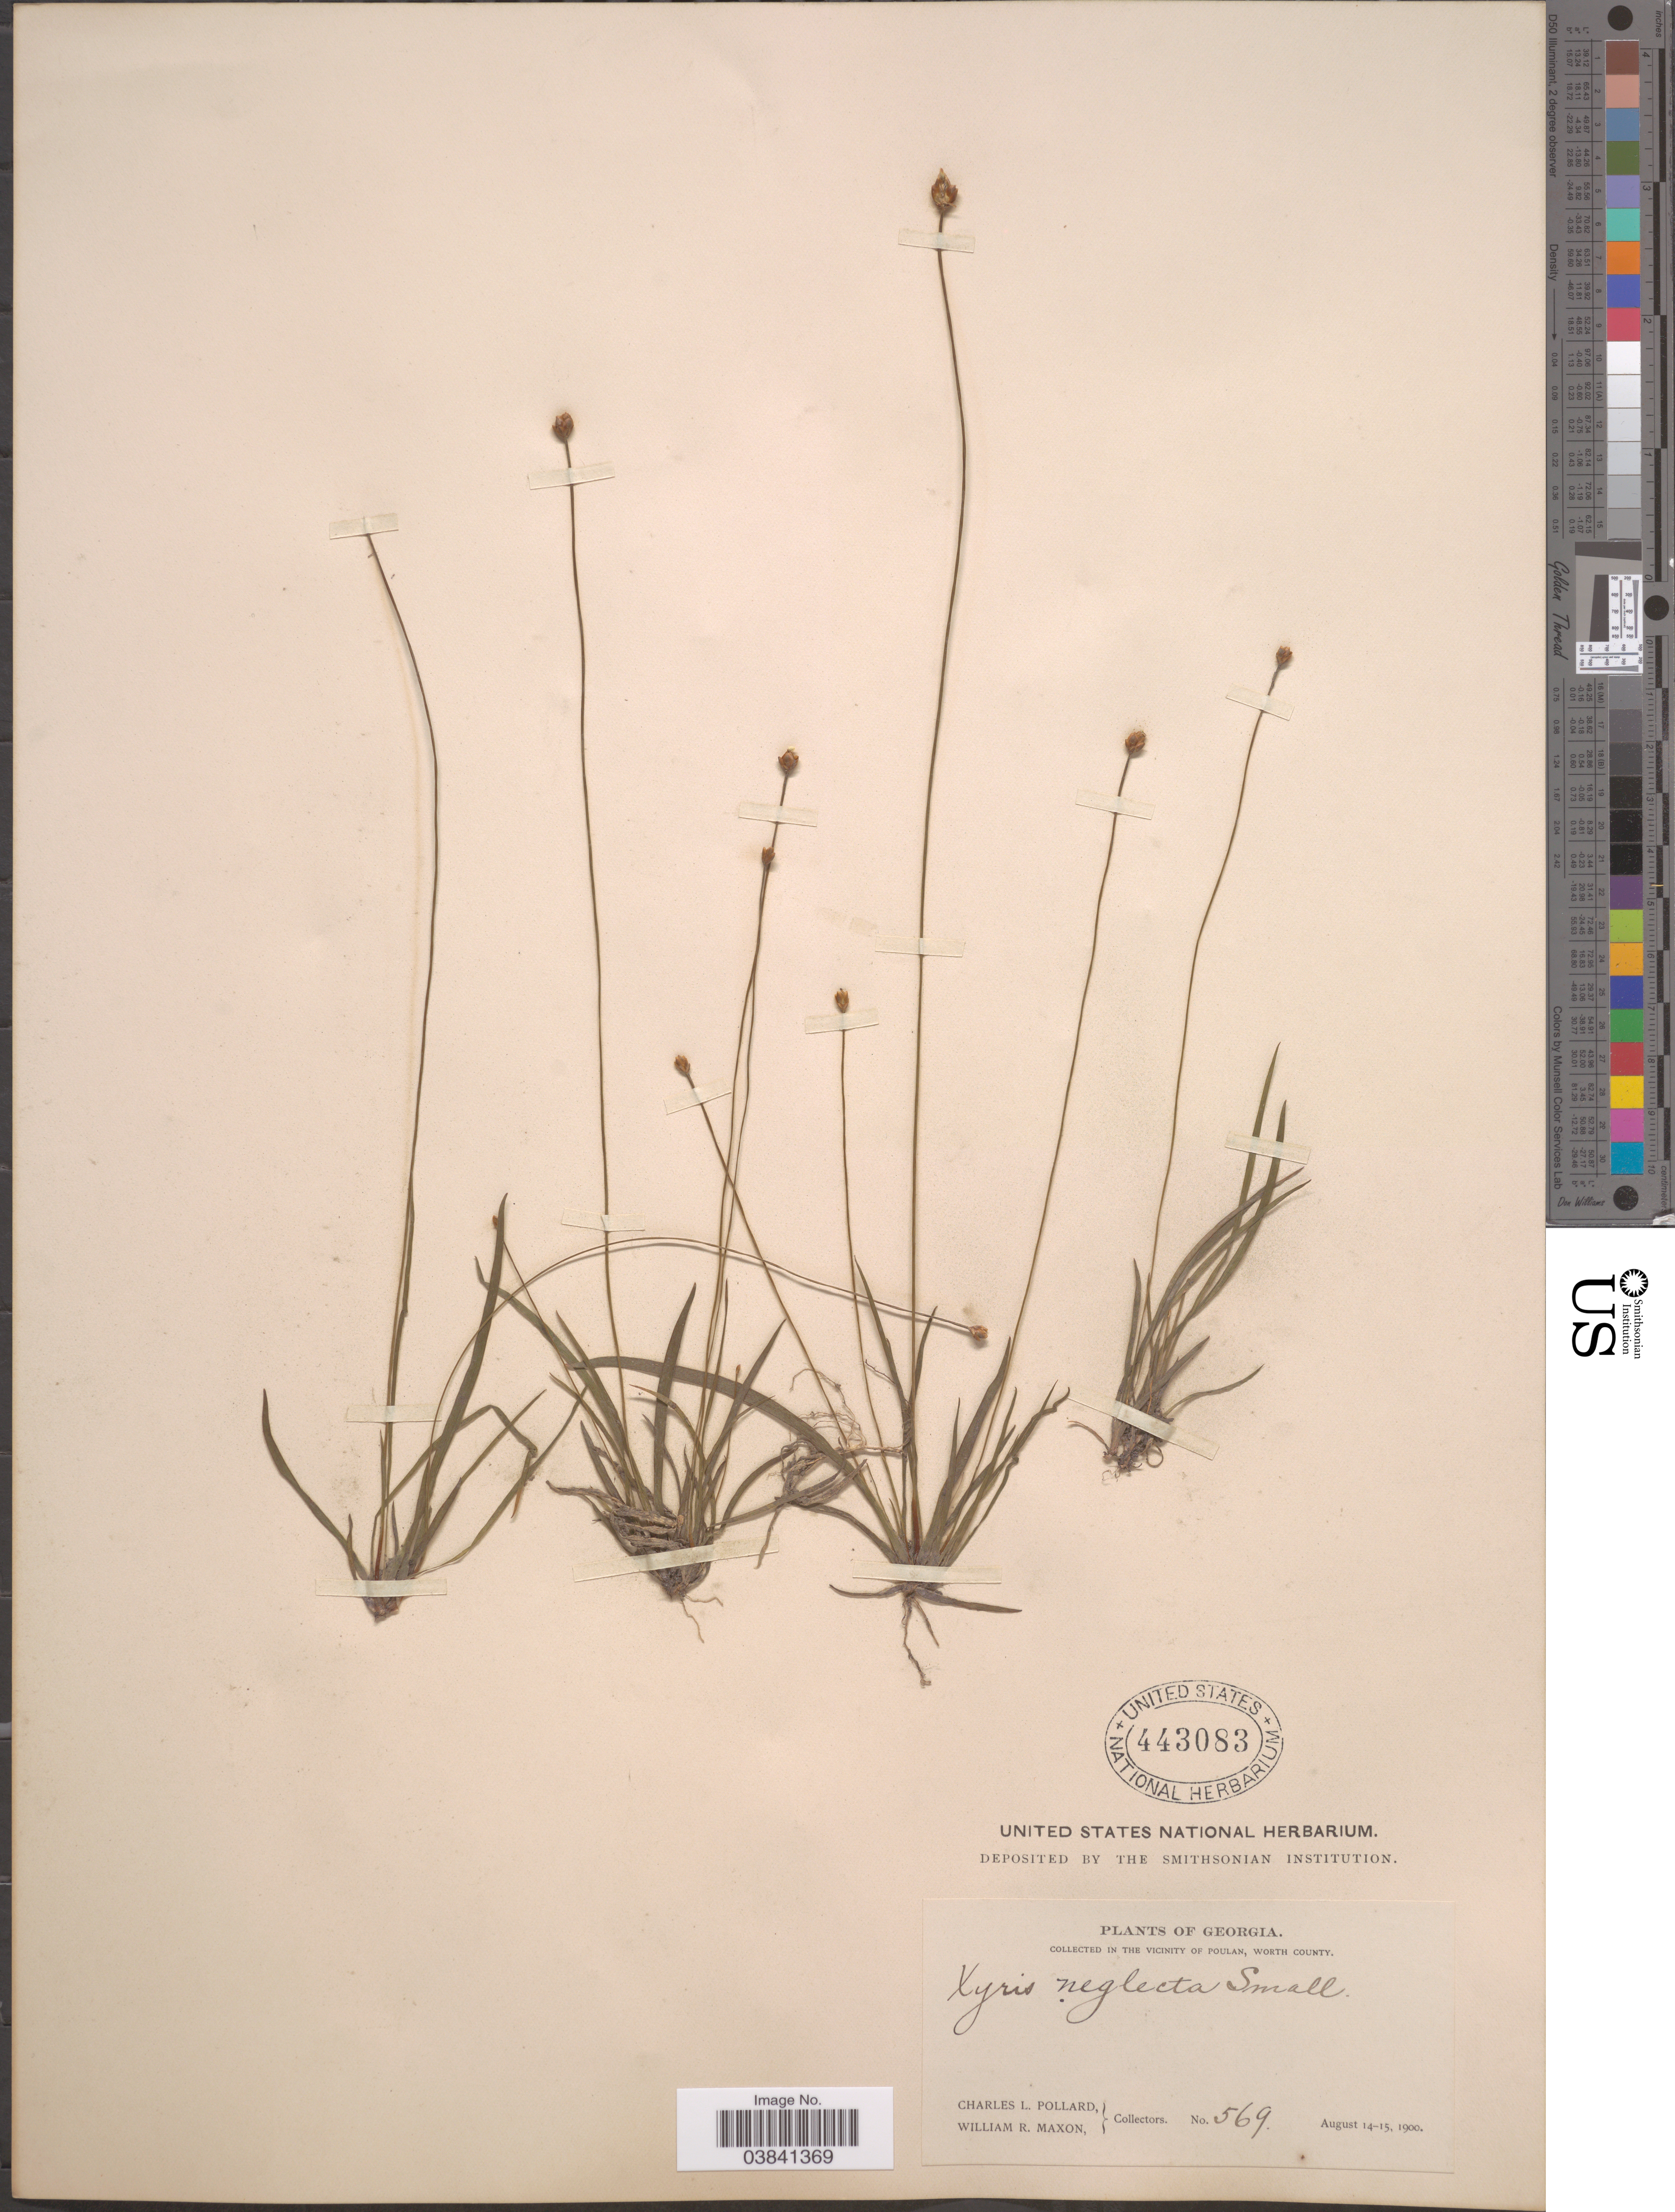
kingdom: Plantae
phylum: Tracheophyta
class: Liliopsida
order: Poales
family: Xyridaceae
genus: Xyris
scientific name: Xyris difformis var. curtissii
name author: (Malme) Kral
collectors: C. L. Pollard & W. R. Maxon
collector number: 569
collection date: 1900-08-14/1900-08-15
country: United States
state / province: Georgia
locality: In the vicinity of Poulan, Worth County.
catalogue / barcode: US 443083